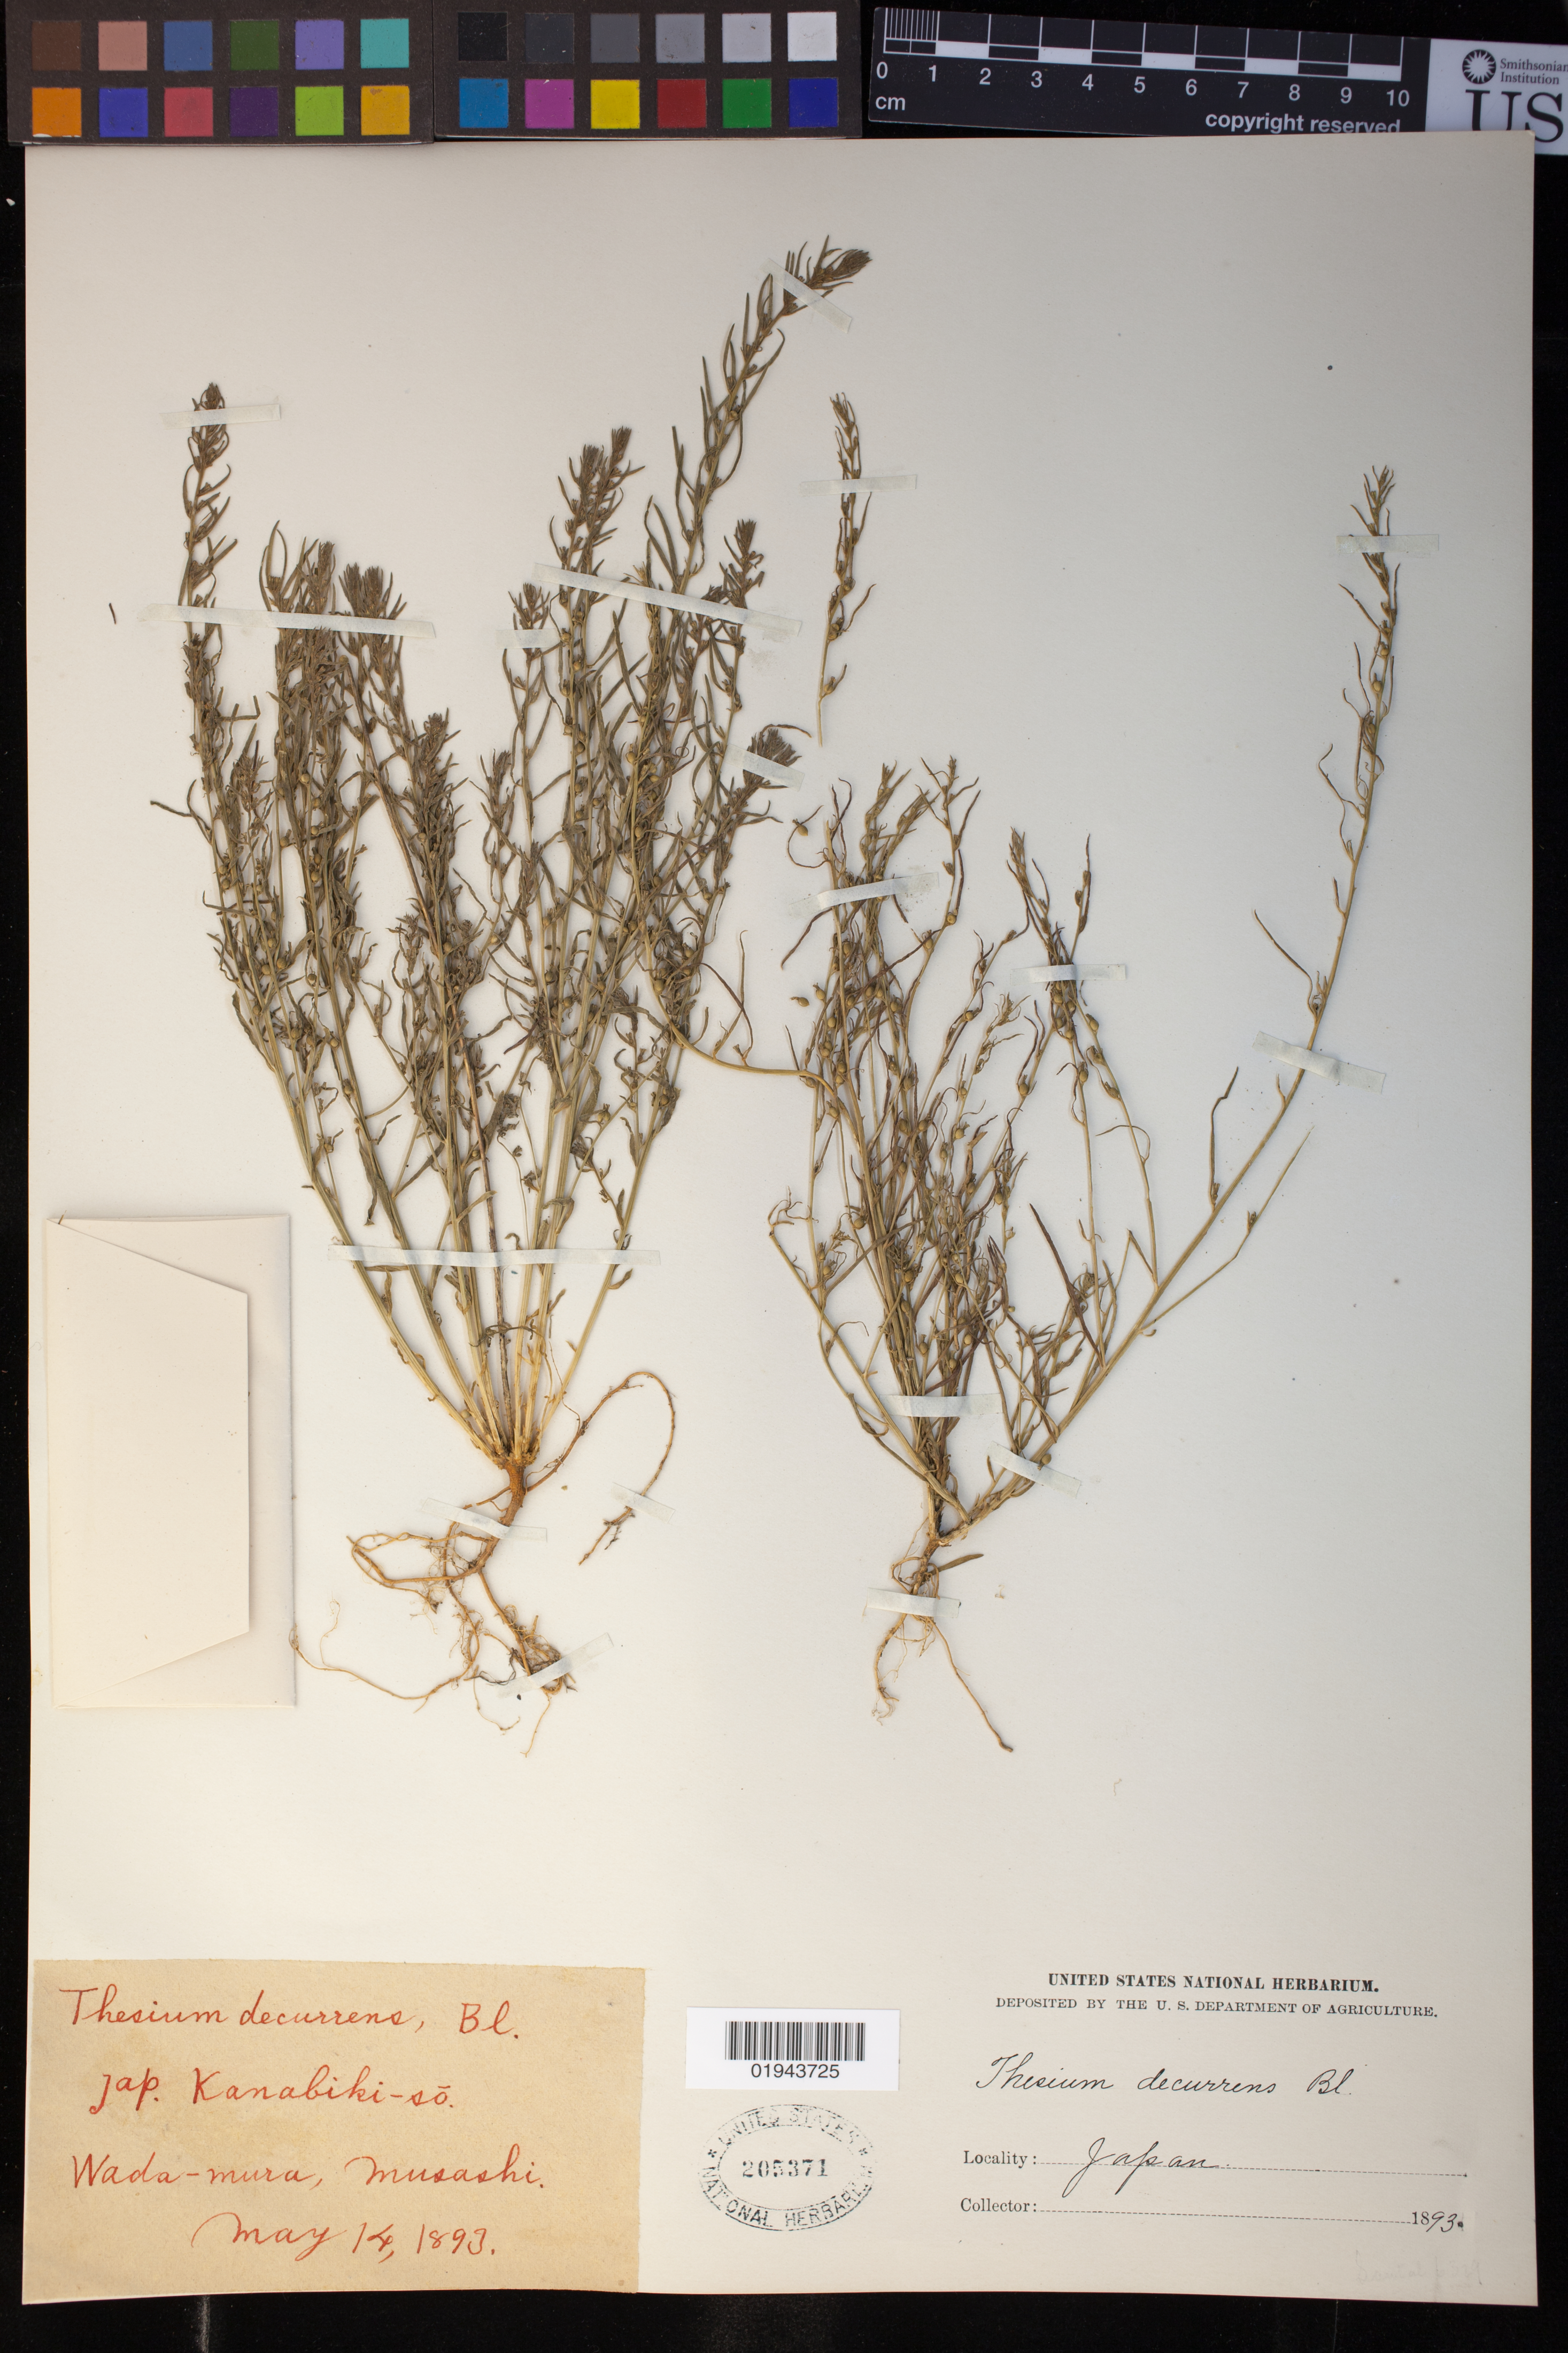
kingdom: Plantae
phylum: Tracheophyta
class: Magnoliopsida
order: Santalales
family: Thesiaceae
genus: Thesium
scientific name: Thesium decurrens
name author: Blume ex A. DC.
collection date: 1893-05-14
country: Japan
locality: Wada-mura, Musashi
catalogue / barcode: US 205371